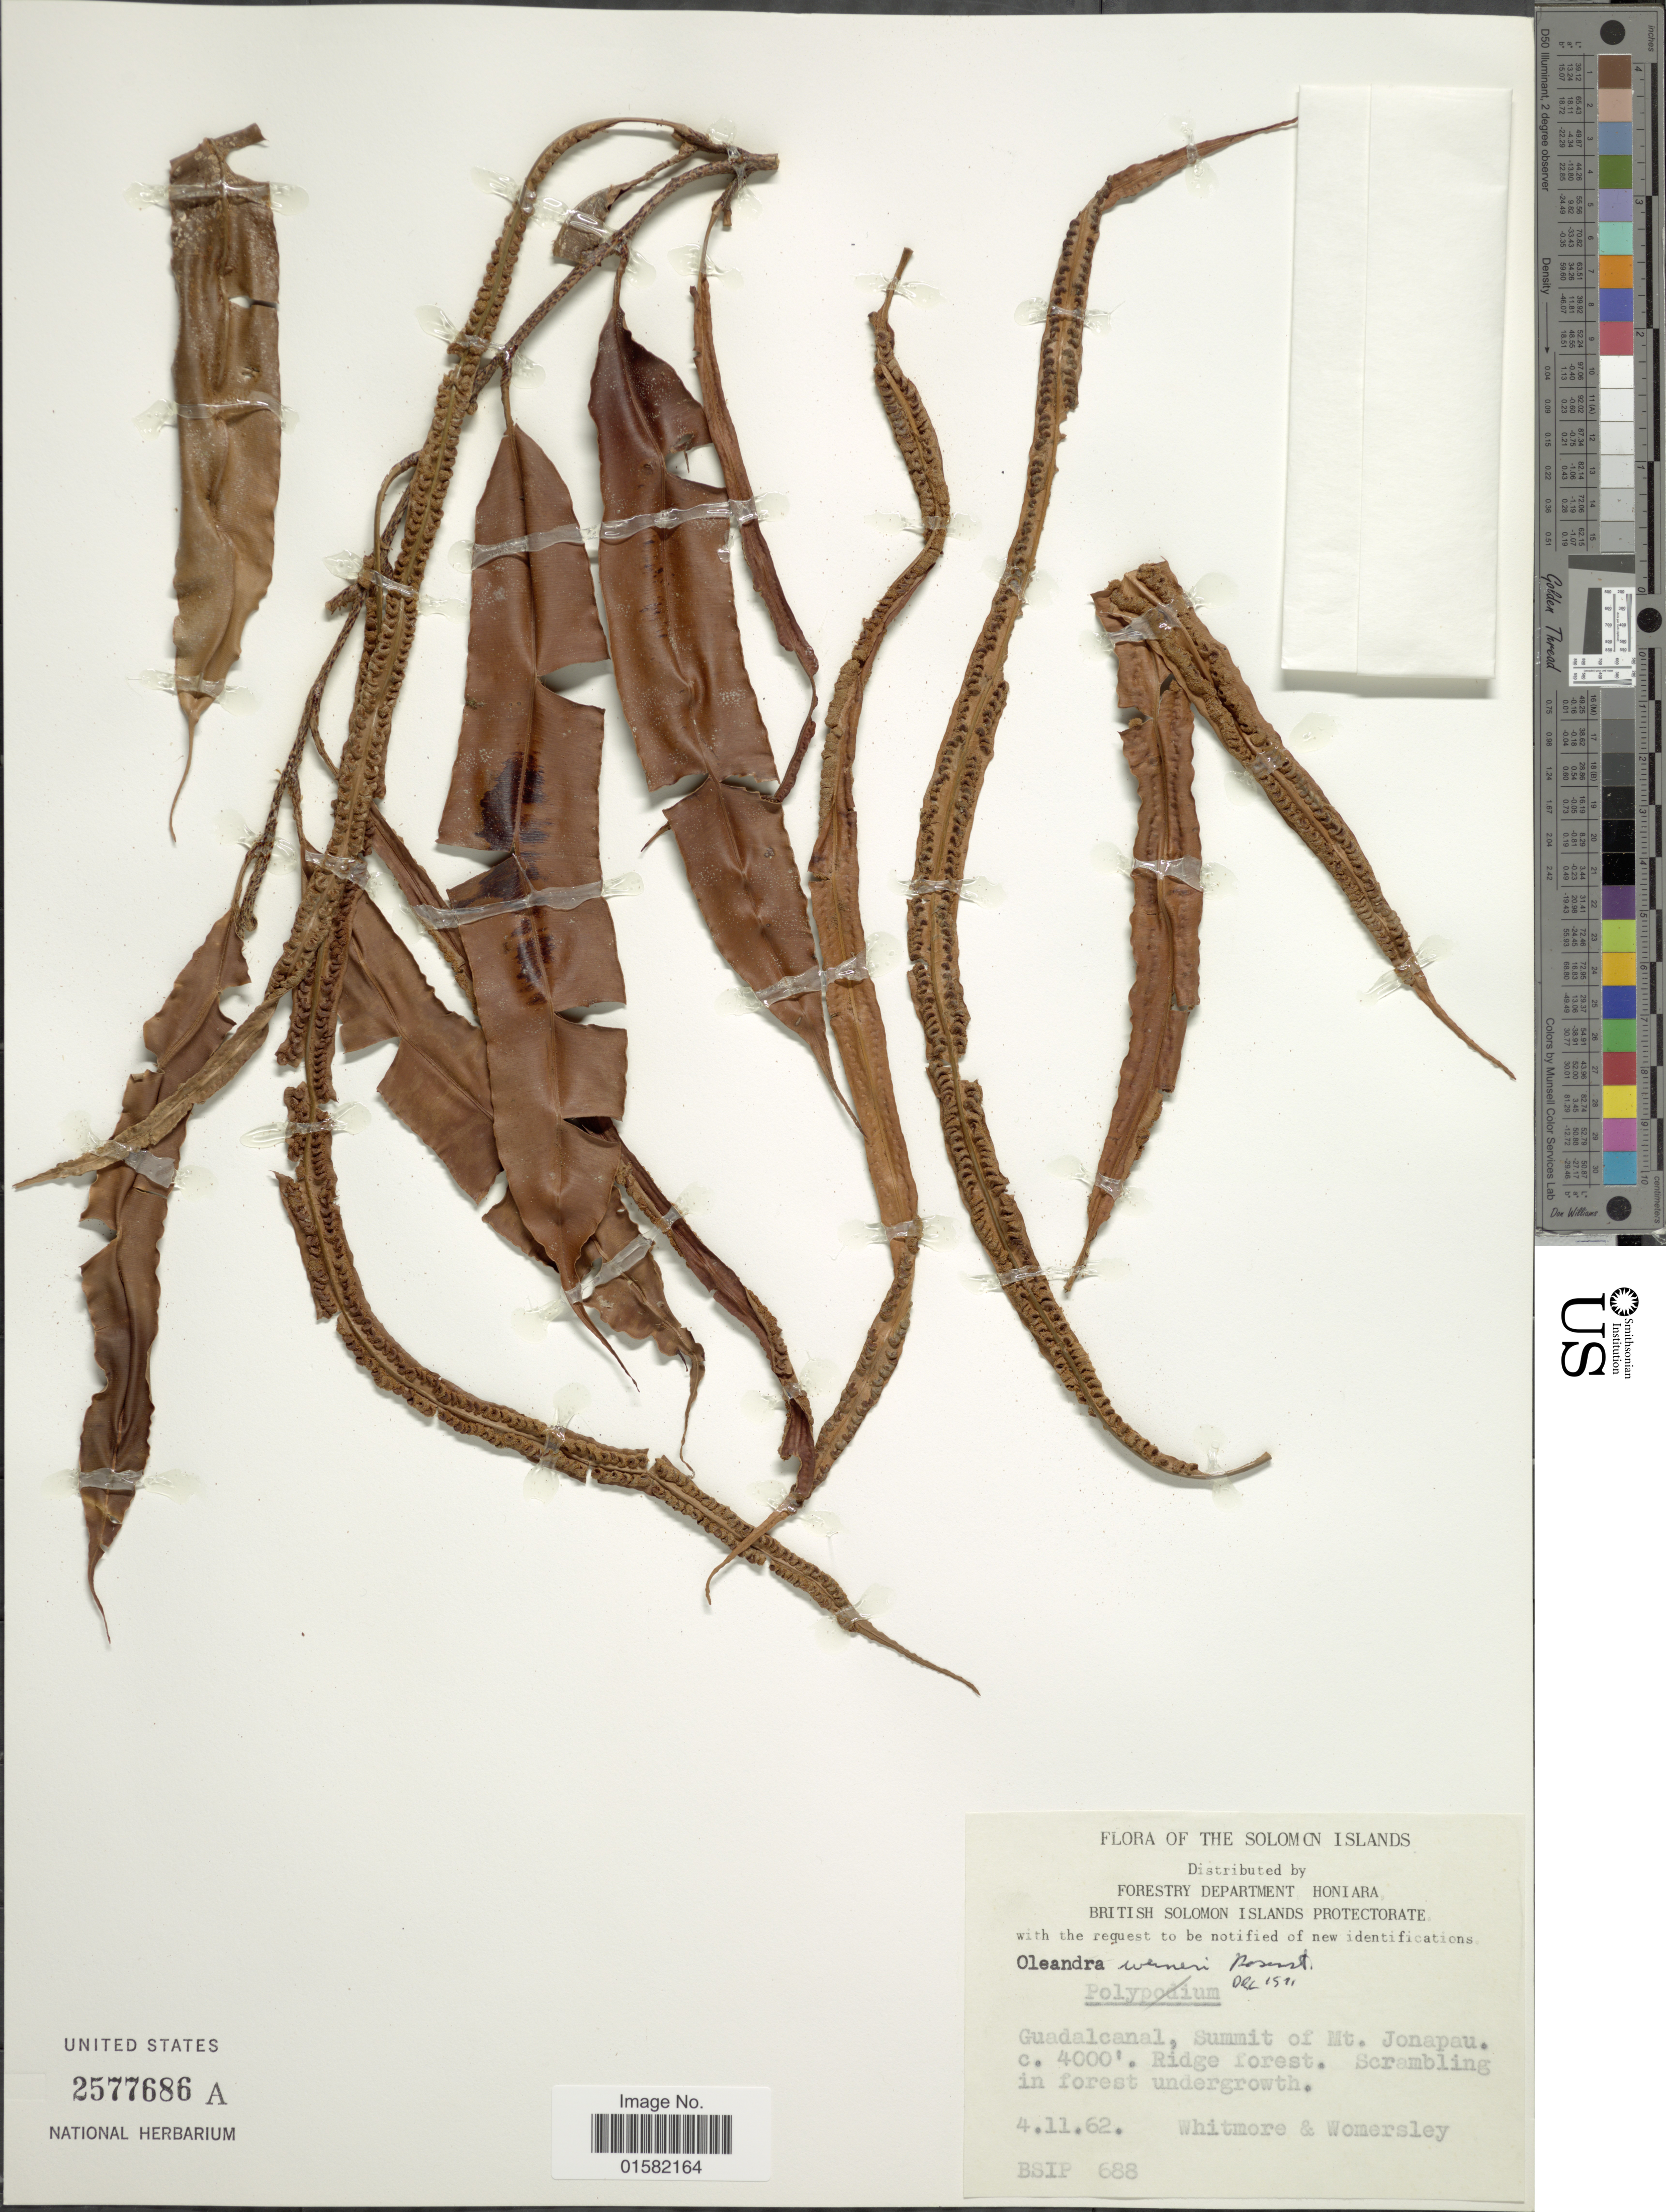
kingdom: Plantae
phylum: Tracheophyta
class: Polypodiopsida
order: Polypodiales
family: Oleandraceae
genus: Oleandra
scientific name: Oleandra werneri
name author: Rosenst.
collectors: Whitmore & Womersley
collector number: BSIP 688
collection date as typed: Transcribed d/m/y: 4/11/62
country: Solomon Islands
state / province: Solomon Islands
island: Guadalcanal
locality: The Solomon Islands, Guadalcanal, summit of Mt. Jonapau.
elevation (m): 1219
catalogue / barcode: US 2577686A